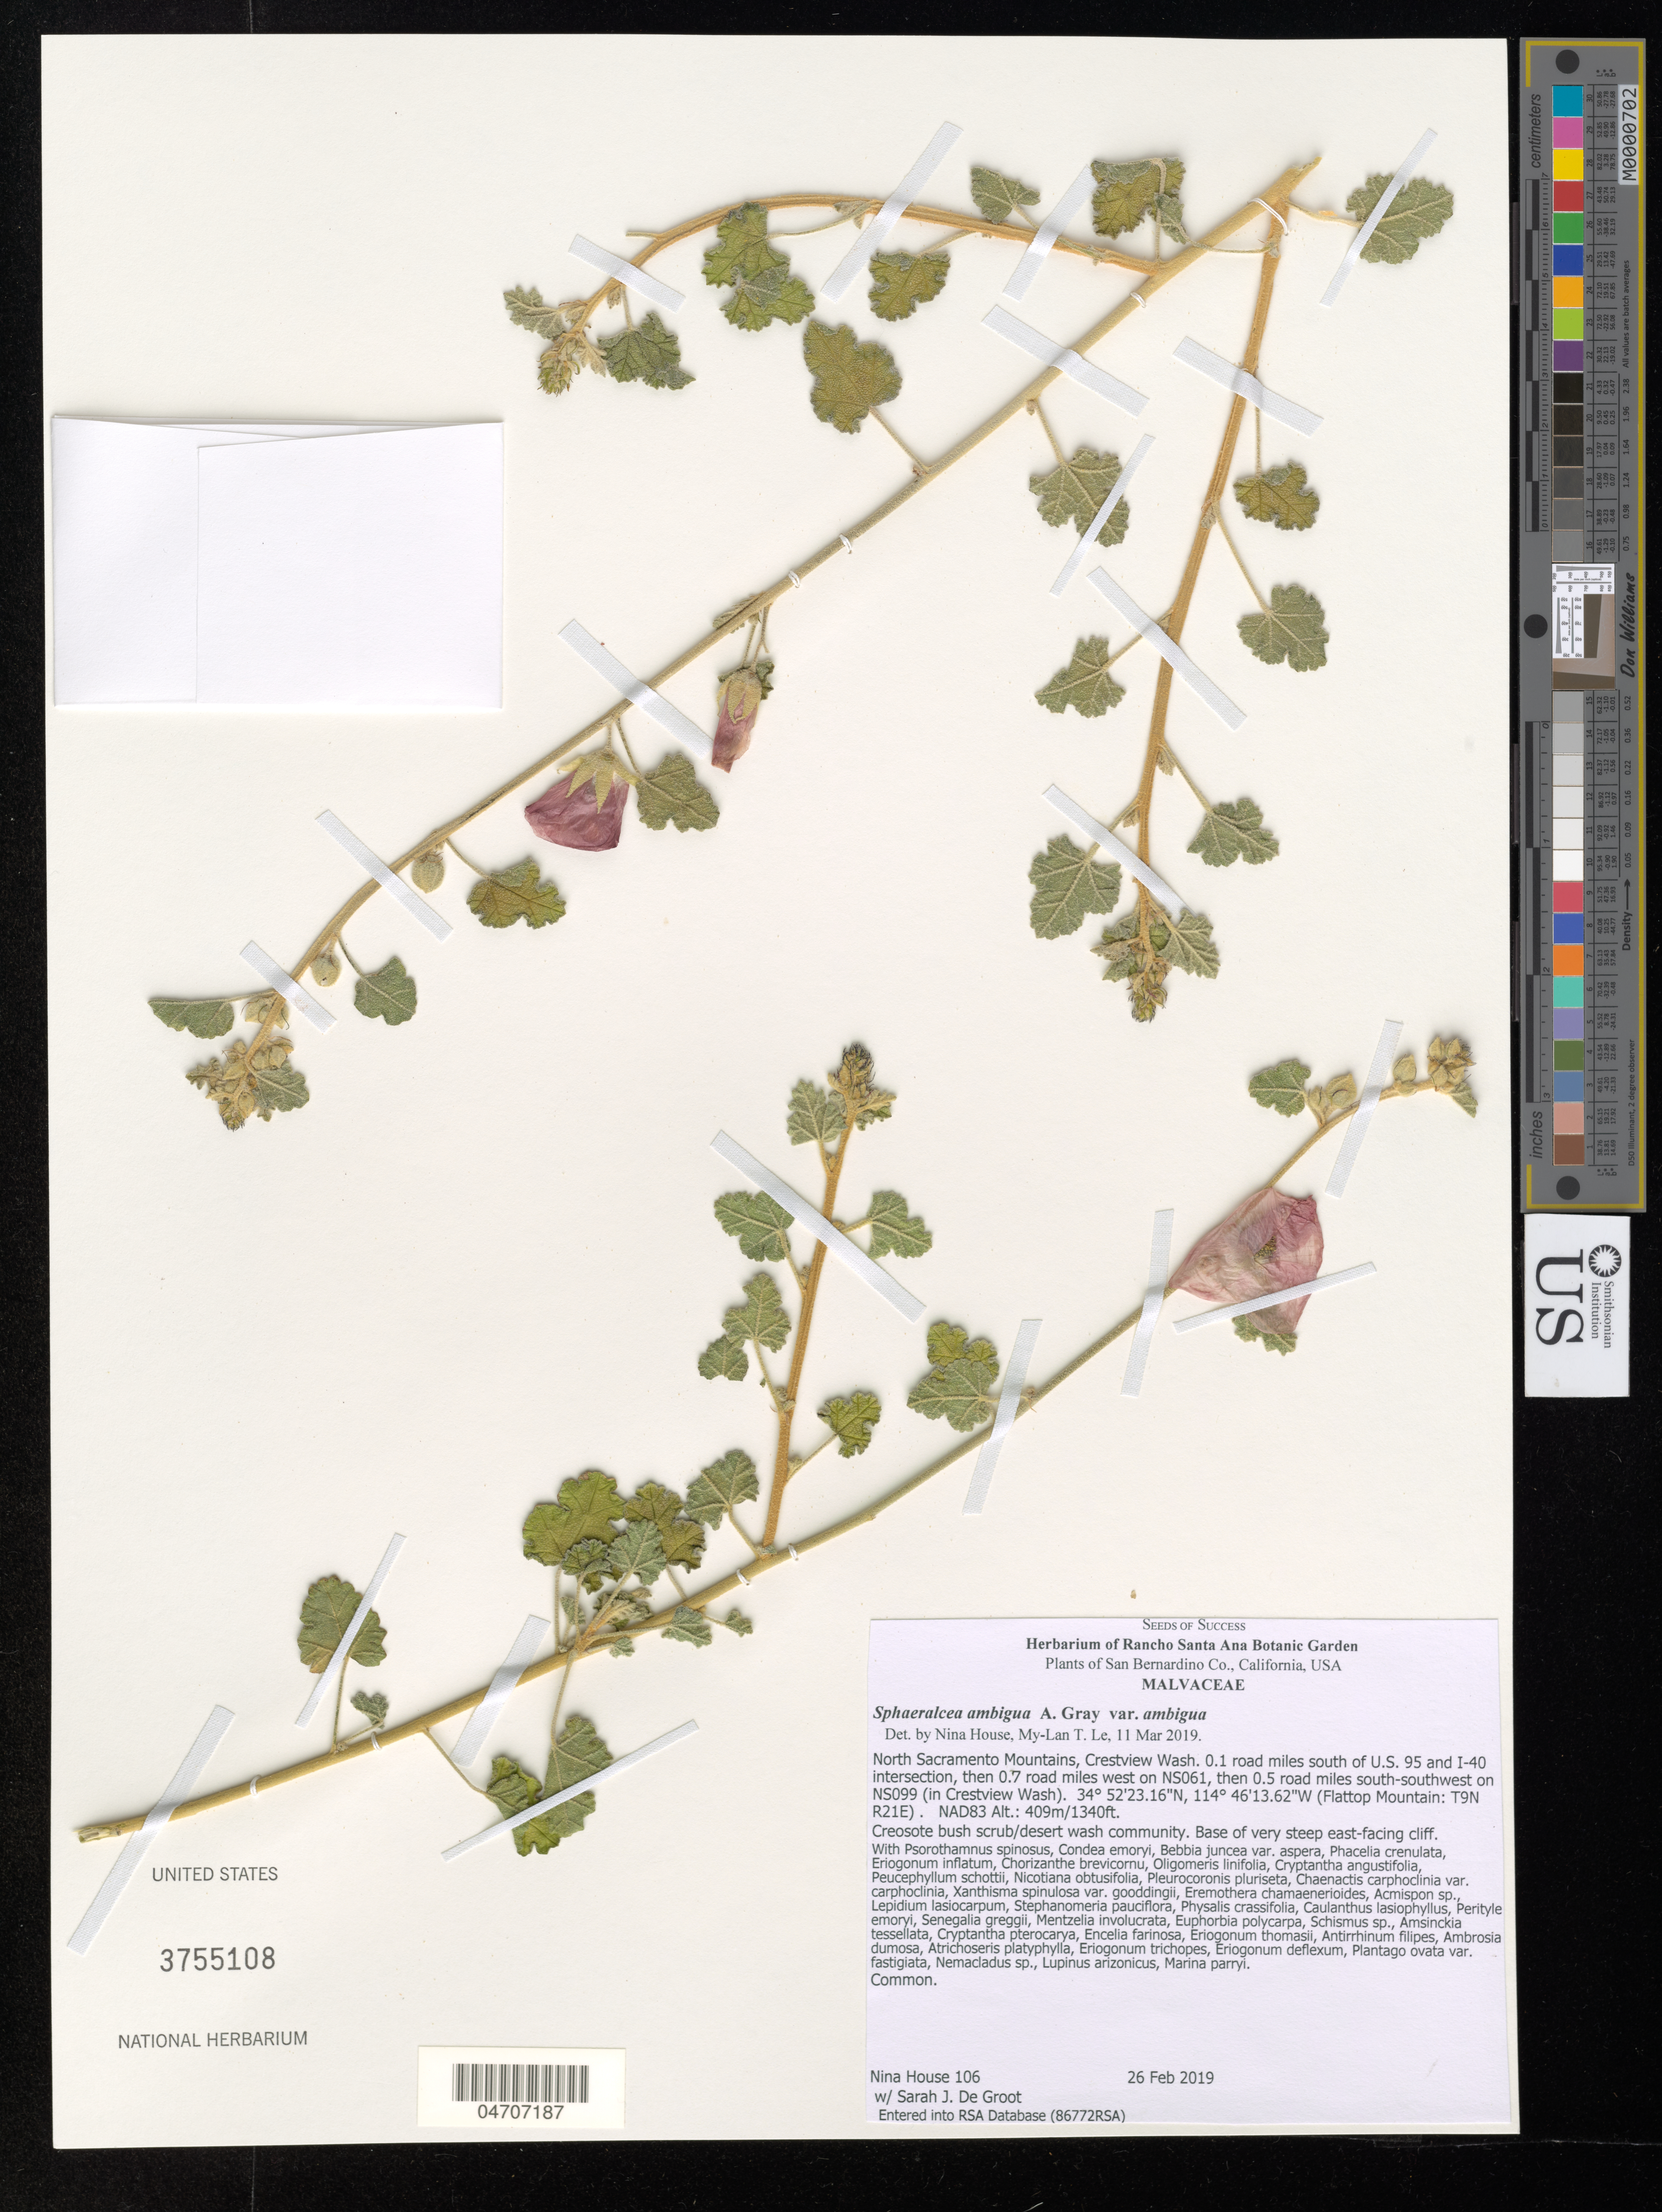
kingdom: Plantae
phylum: Tracheophyta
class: Magnoliopsida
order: Malvales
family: Malvaceae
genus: Sphaeralcea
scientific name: Sphaeralcea ambigua var. ambigua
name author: A. Gray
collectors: N. House & S. De Groot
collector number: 106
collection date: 2019-02-26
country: United States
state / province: California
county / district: San Bernardino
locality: San Bernardino Co. North Sacramento Mountains, Crestview Wash. 0.1 road miles south of U.S. 95 and I-40 intersection, then 0.7 road miles west on NS061, then 0.5 road miles south-southwest on NS099 (in Crestview Wash). (Flattop Mountain: T9N R21E). NAD83.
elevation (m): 409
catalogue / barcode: US 3755108